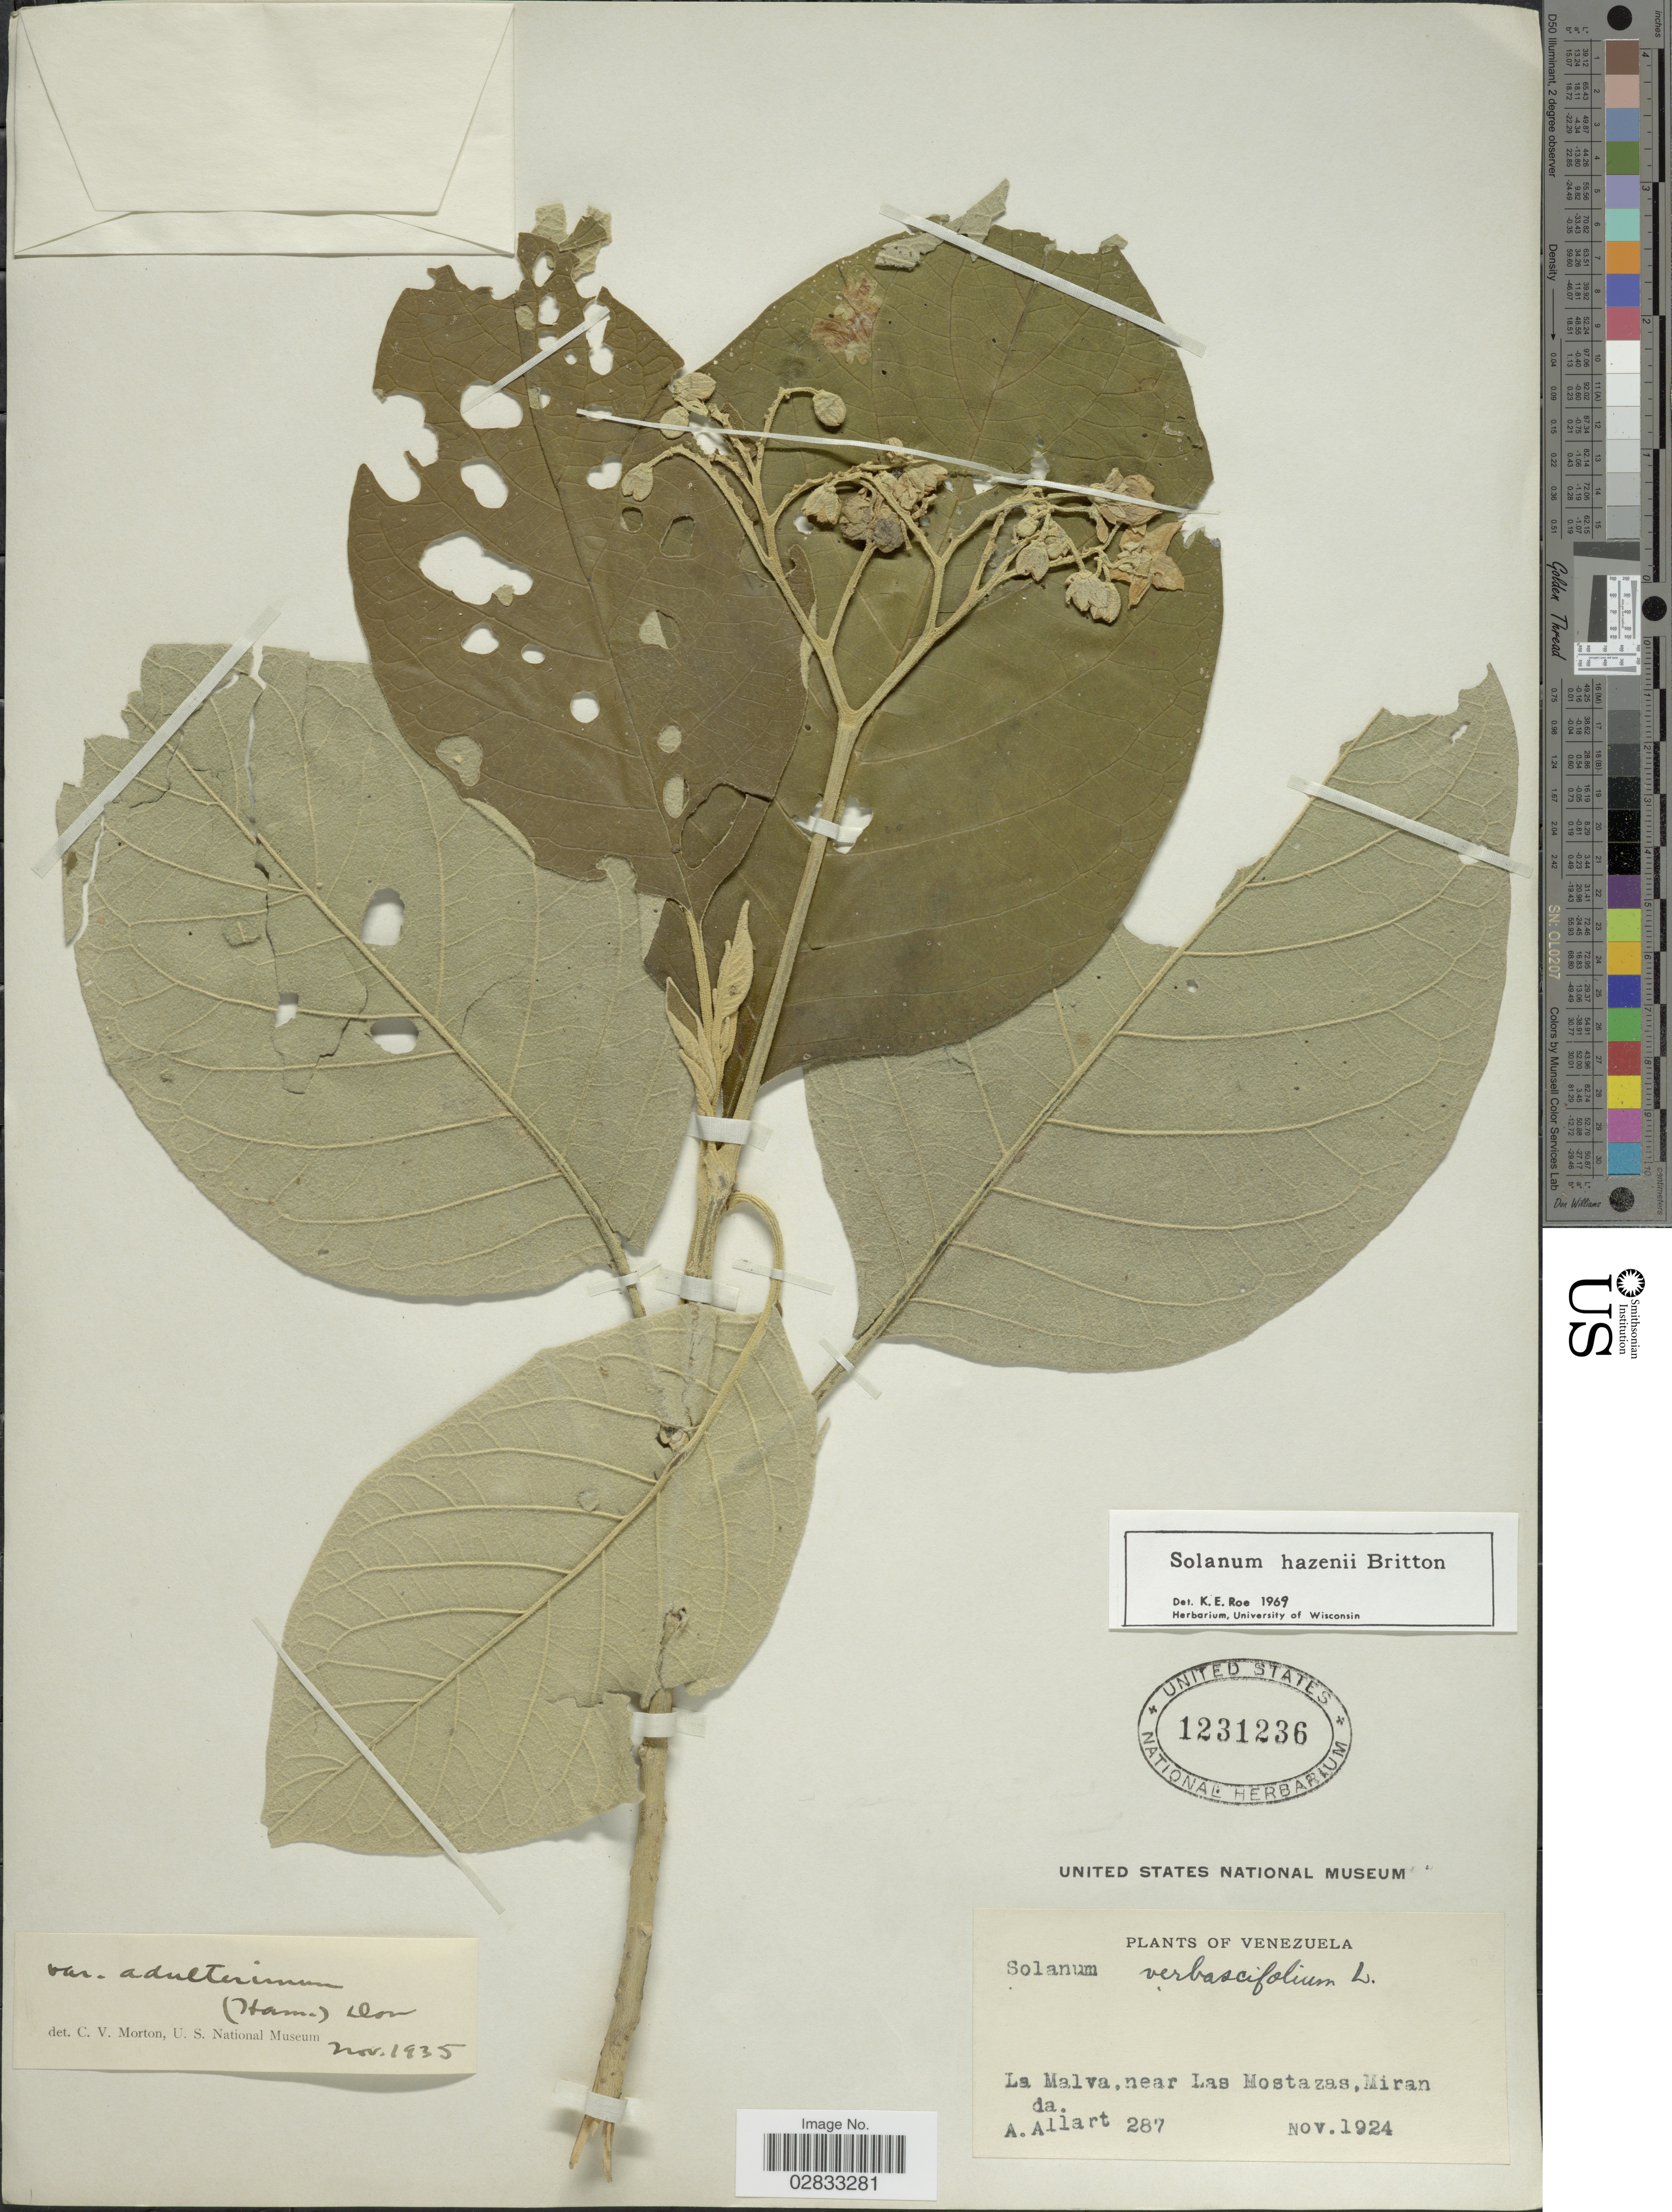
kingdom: Plantae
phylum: Tracheophyta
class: Magnoliopsida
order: Solanales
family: Solanaceae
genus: Solanum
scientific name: Solanum hazenii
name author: Britton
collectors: A. Allart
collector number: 287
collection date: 1924-11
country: Venezuela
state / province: Miranda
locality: La Malva, near Las Mostazas.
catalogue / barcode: US 1231236